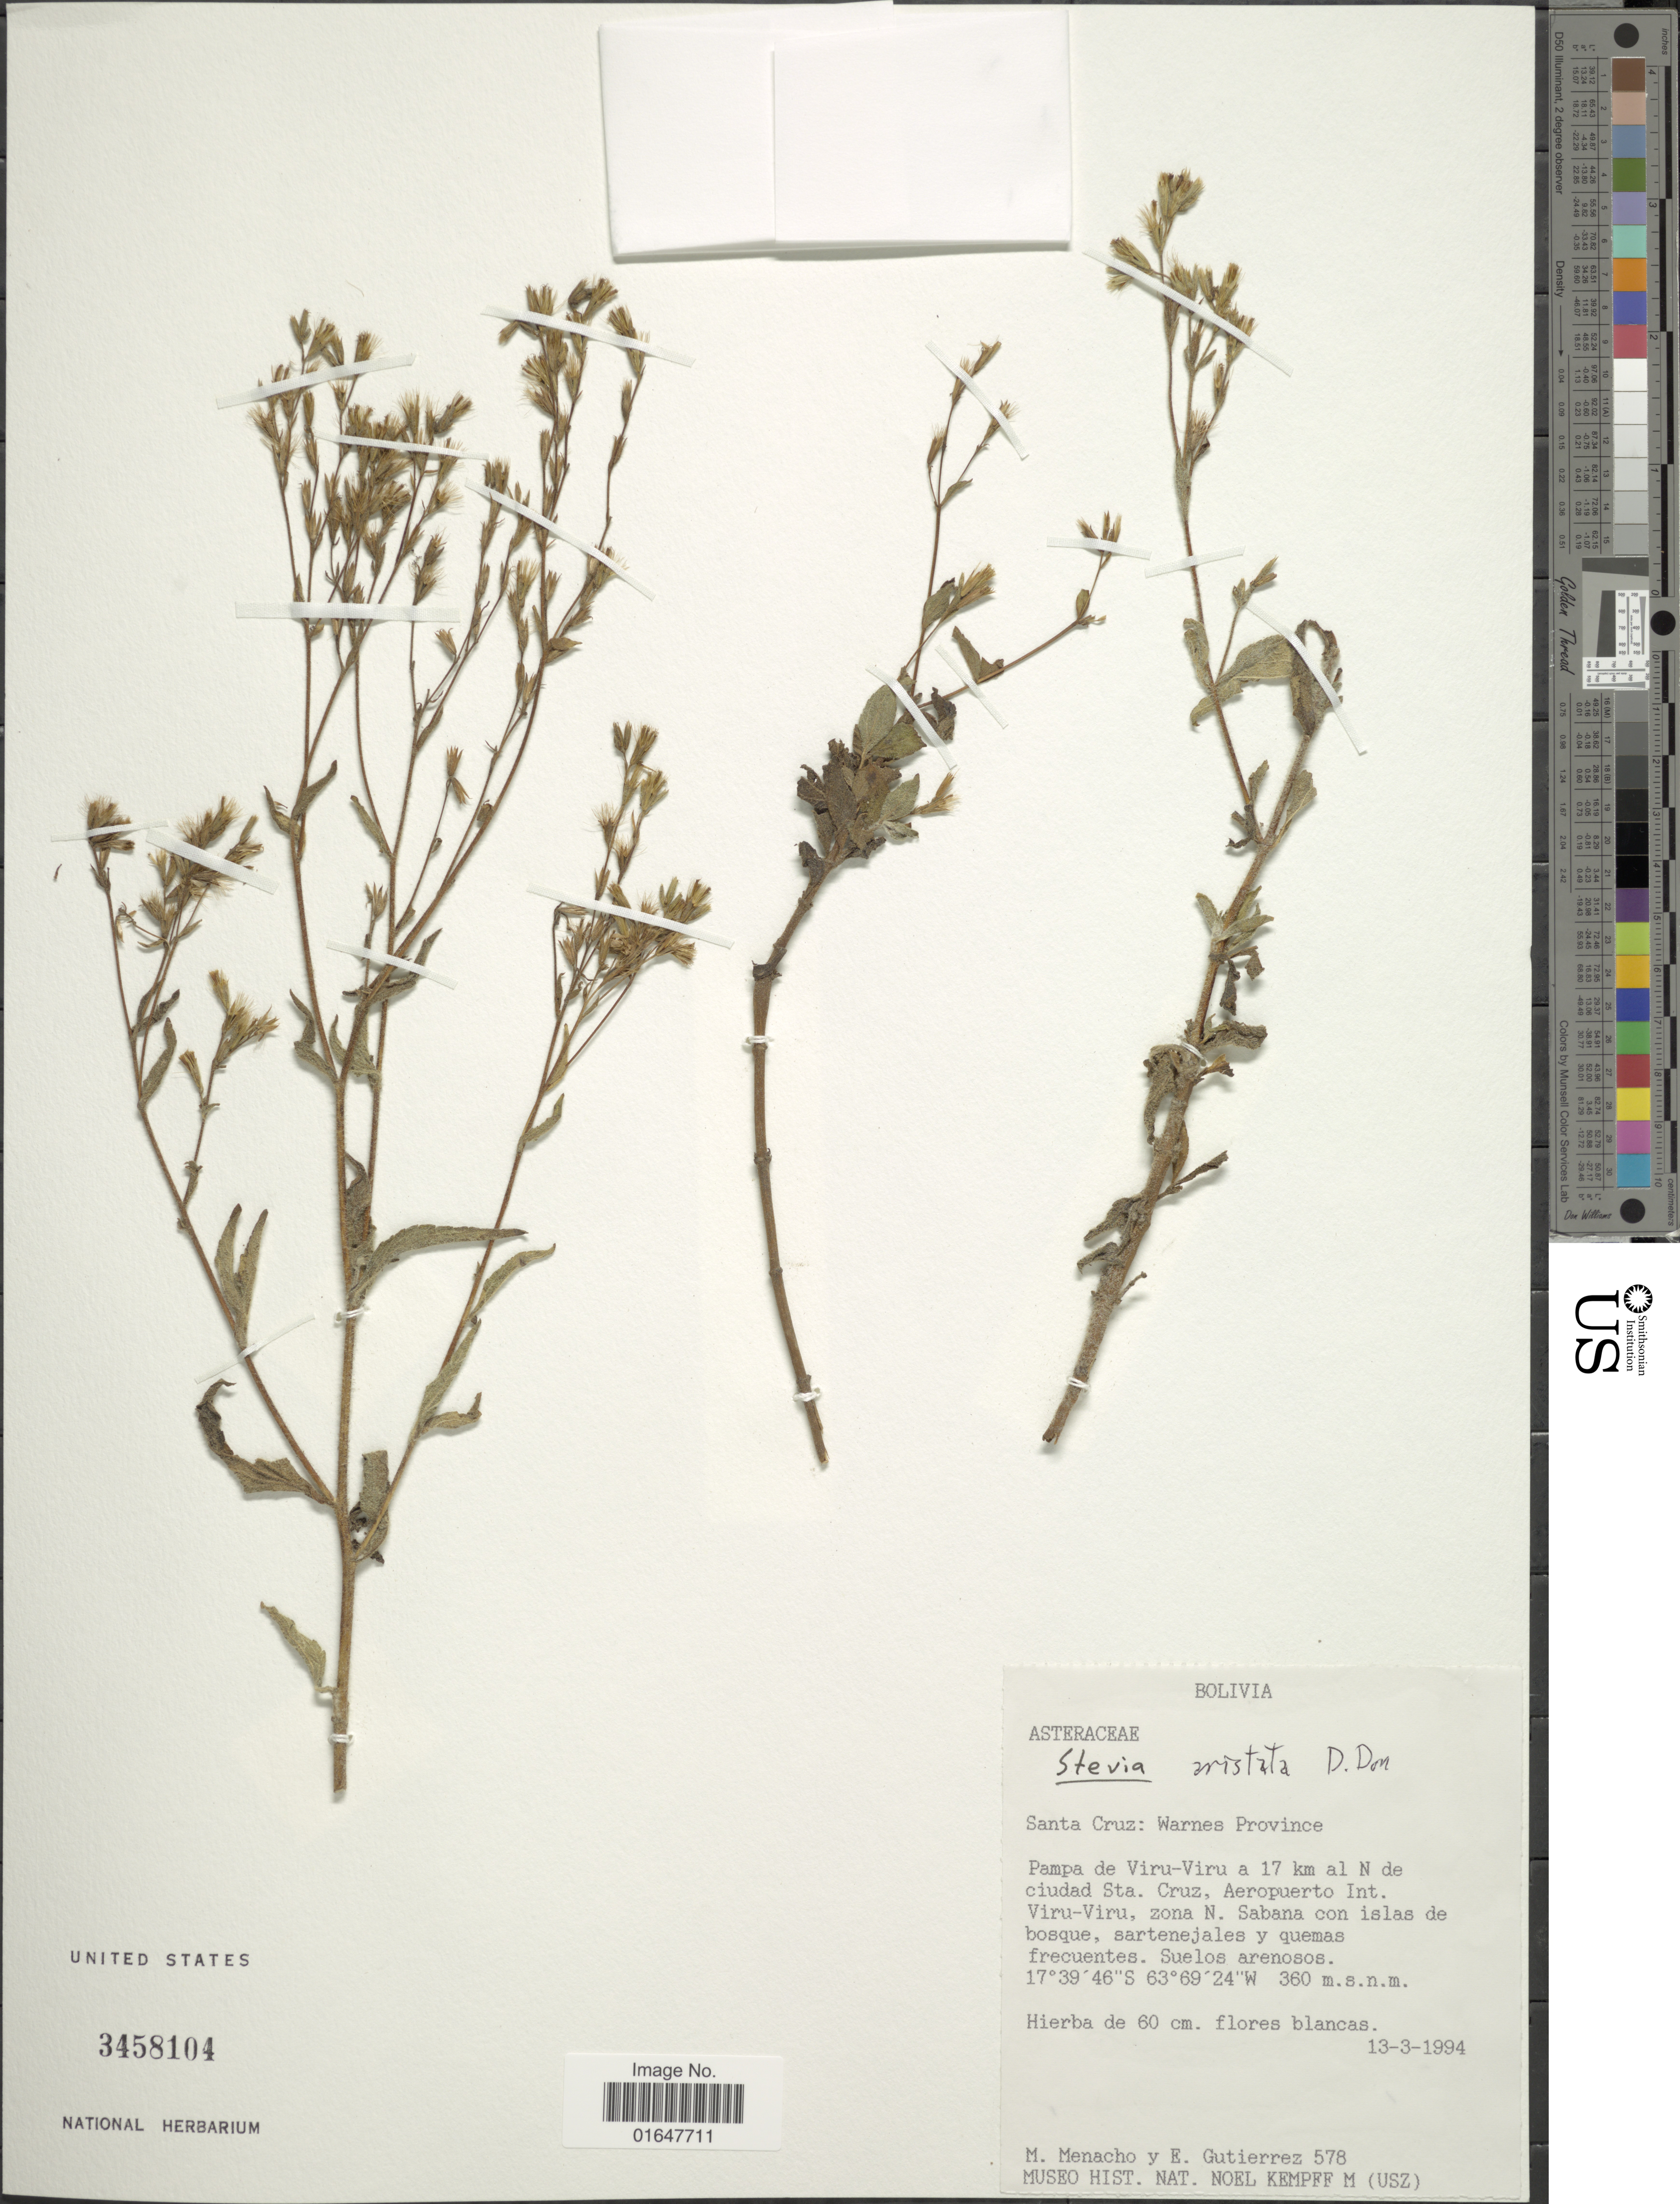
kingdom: Plantae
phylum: Tracheophyta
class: Magnoliopsida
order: Asterales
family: Asteraceae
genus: Stevia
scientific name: Stevia aristata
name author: D. Don ex Hook. & Arn.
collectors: M. Menacho & E. Gutiérrez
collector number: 578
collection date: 1994-03-13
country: Bolivia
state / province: Santa Cruz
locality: Warnes Province, Pampa de Viru-Viru a 17 km al N de ciudad Sta. Cruz, Aeropuerto Int. Viru-Viru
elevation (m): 360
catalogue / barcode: US 3458104